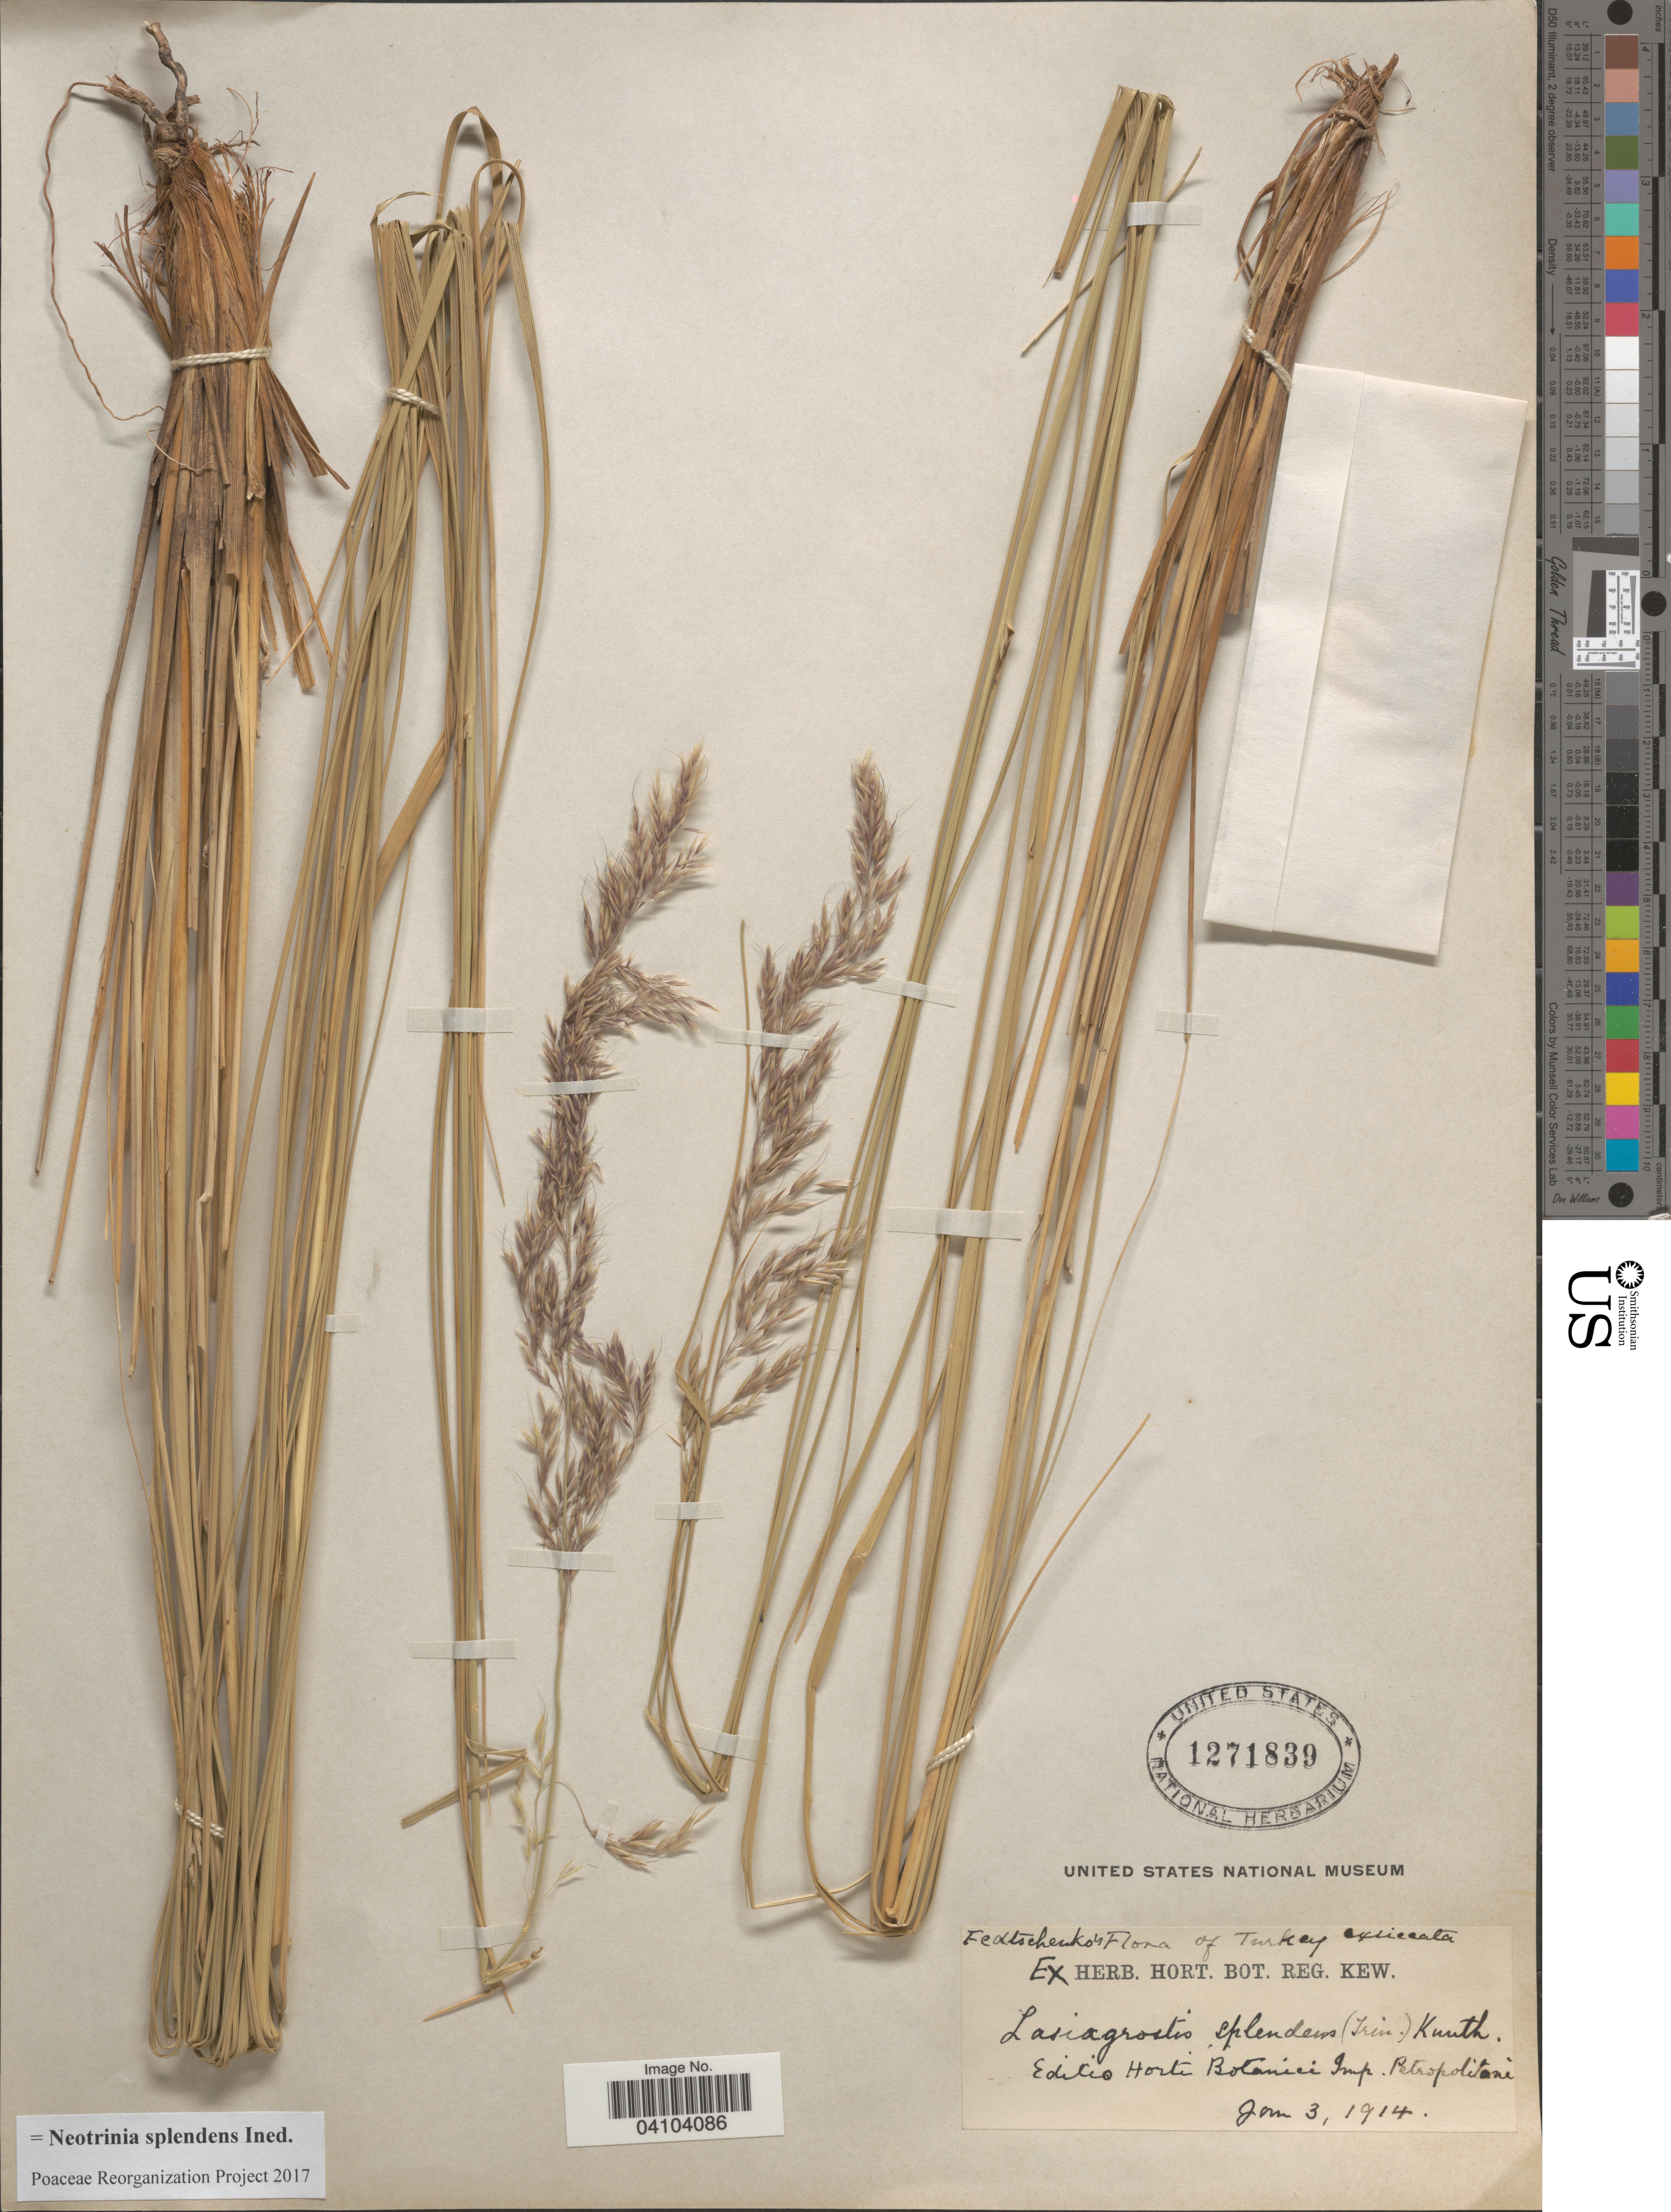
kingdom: Plantae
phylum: Tracheophyta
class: Liliopsida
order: Poales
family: Poaceae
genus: Neotrinia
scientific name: Neotrinia splendens (Trin.) M. Nobis, P.D. Gudkova & A. Nowak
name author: (Trin.)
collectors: Fedtschenko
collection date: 1914-01-03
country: Turkey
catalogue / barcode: US 1271839